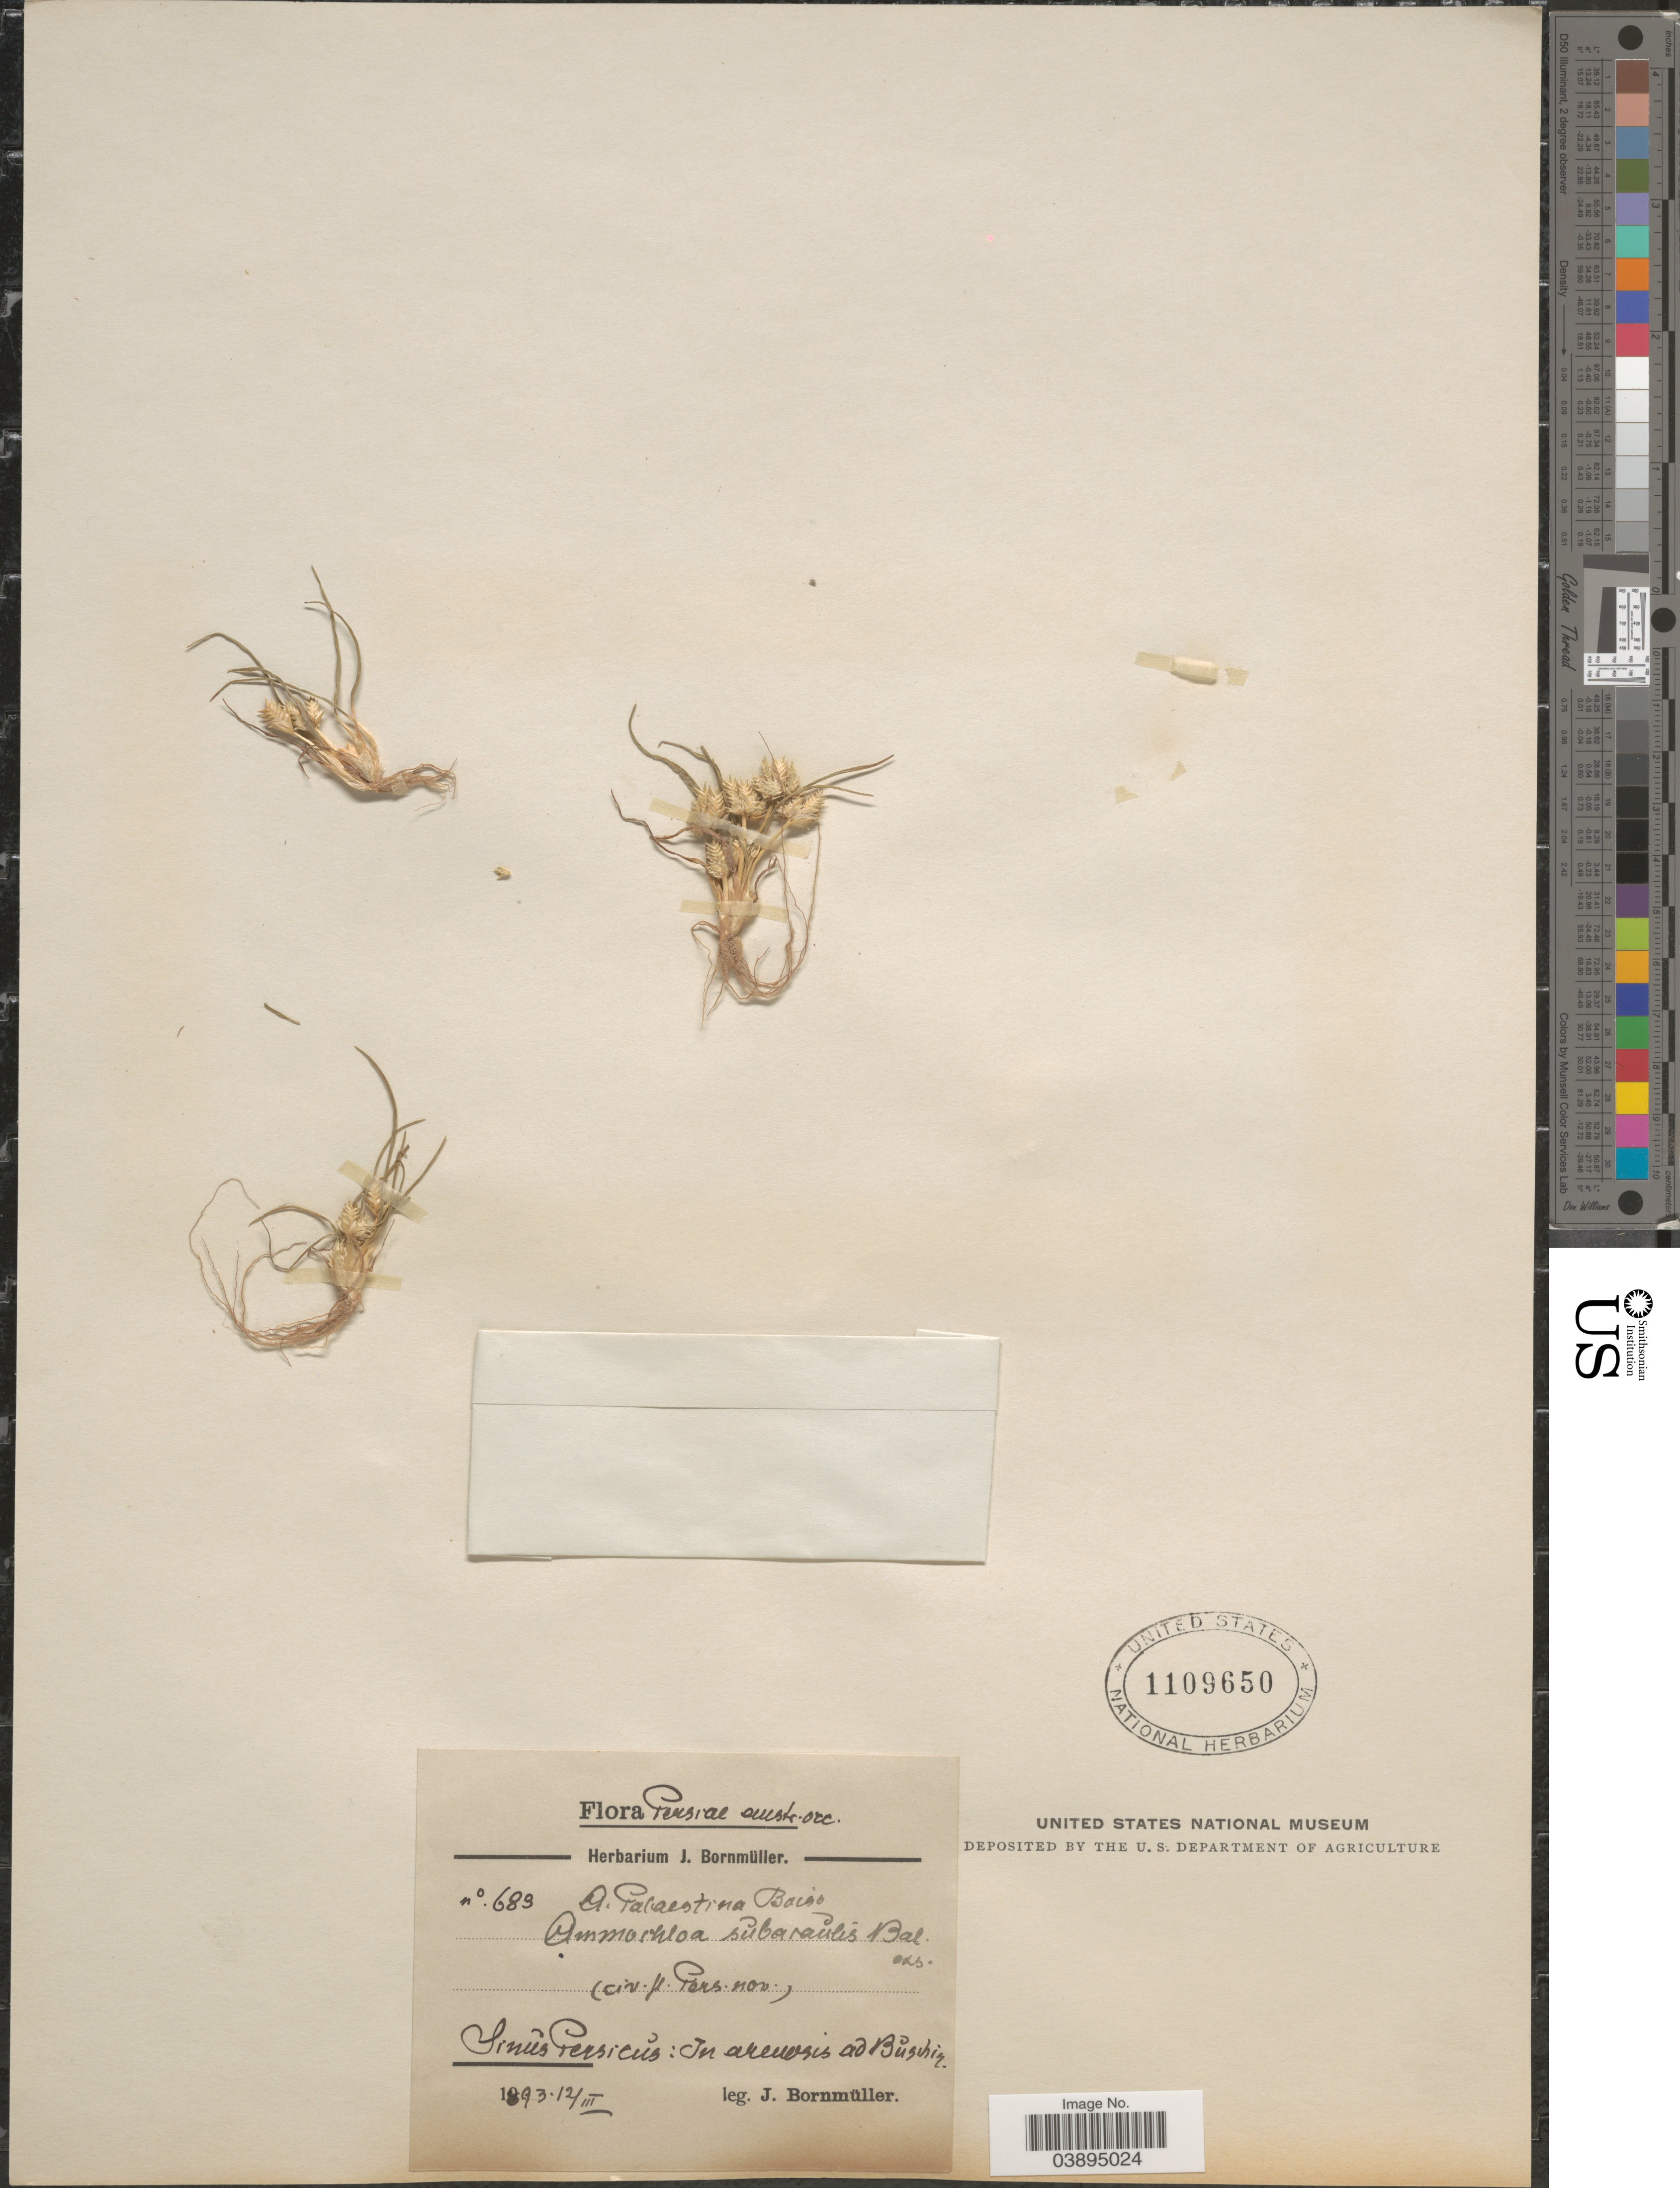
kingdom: Plantae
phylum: Tracheophyta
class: Liliopsida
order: Poales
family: Poaceae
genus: Ammochloa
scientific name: Ammochloa palaestina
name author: Boiss.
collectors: J. Bornmüller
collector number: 683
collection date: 1893-03-14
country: Iran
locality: Persiae austr. occ. Sinûs Persicŭs: In arenosis ad Bŭschin.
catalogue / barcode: US 1109650